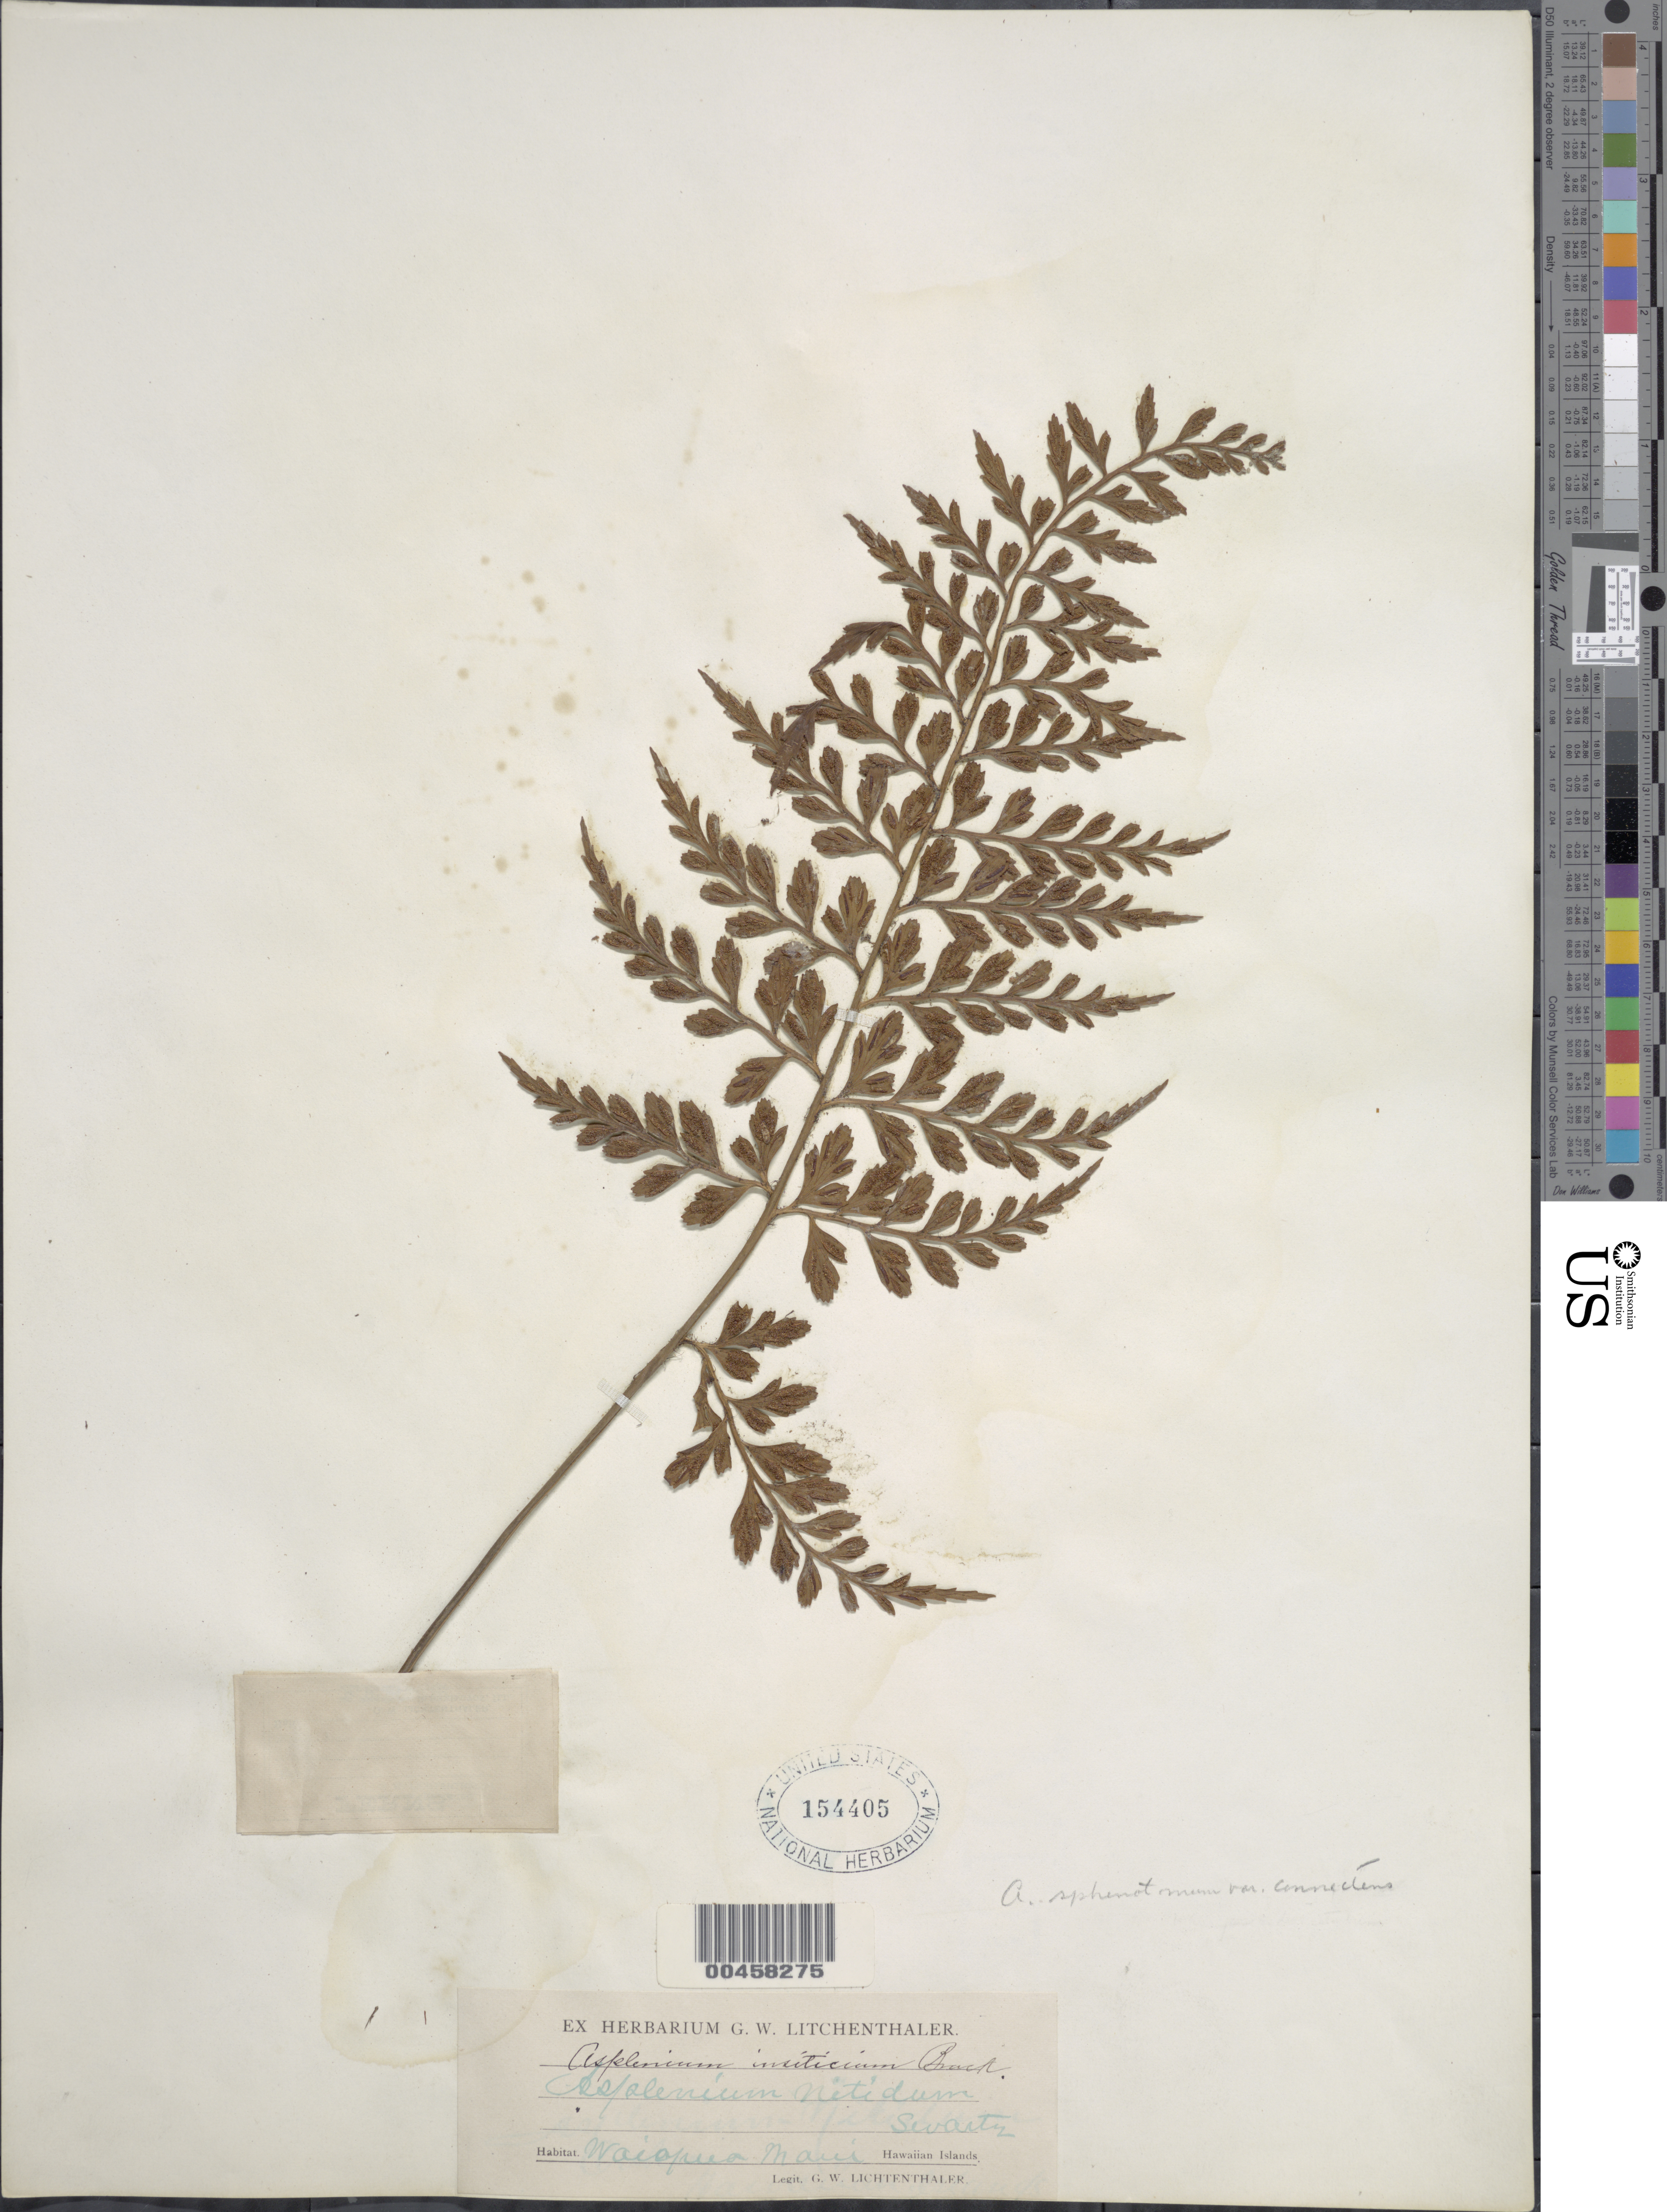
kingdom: Plantae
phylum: Tracheophyta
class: Polypodiopsida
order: Polypodiales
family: Aspleniaceae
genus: Asplenium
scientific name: Asplenium sphenotomum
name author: Hillebr.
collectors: G. Lichtenthaler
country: United States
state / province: Hawaii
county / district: Maui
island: Maui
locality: Hawaiian Islands: Waiopua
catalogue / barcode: US 154405